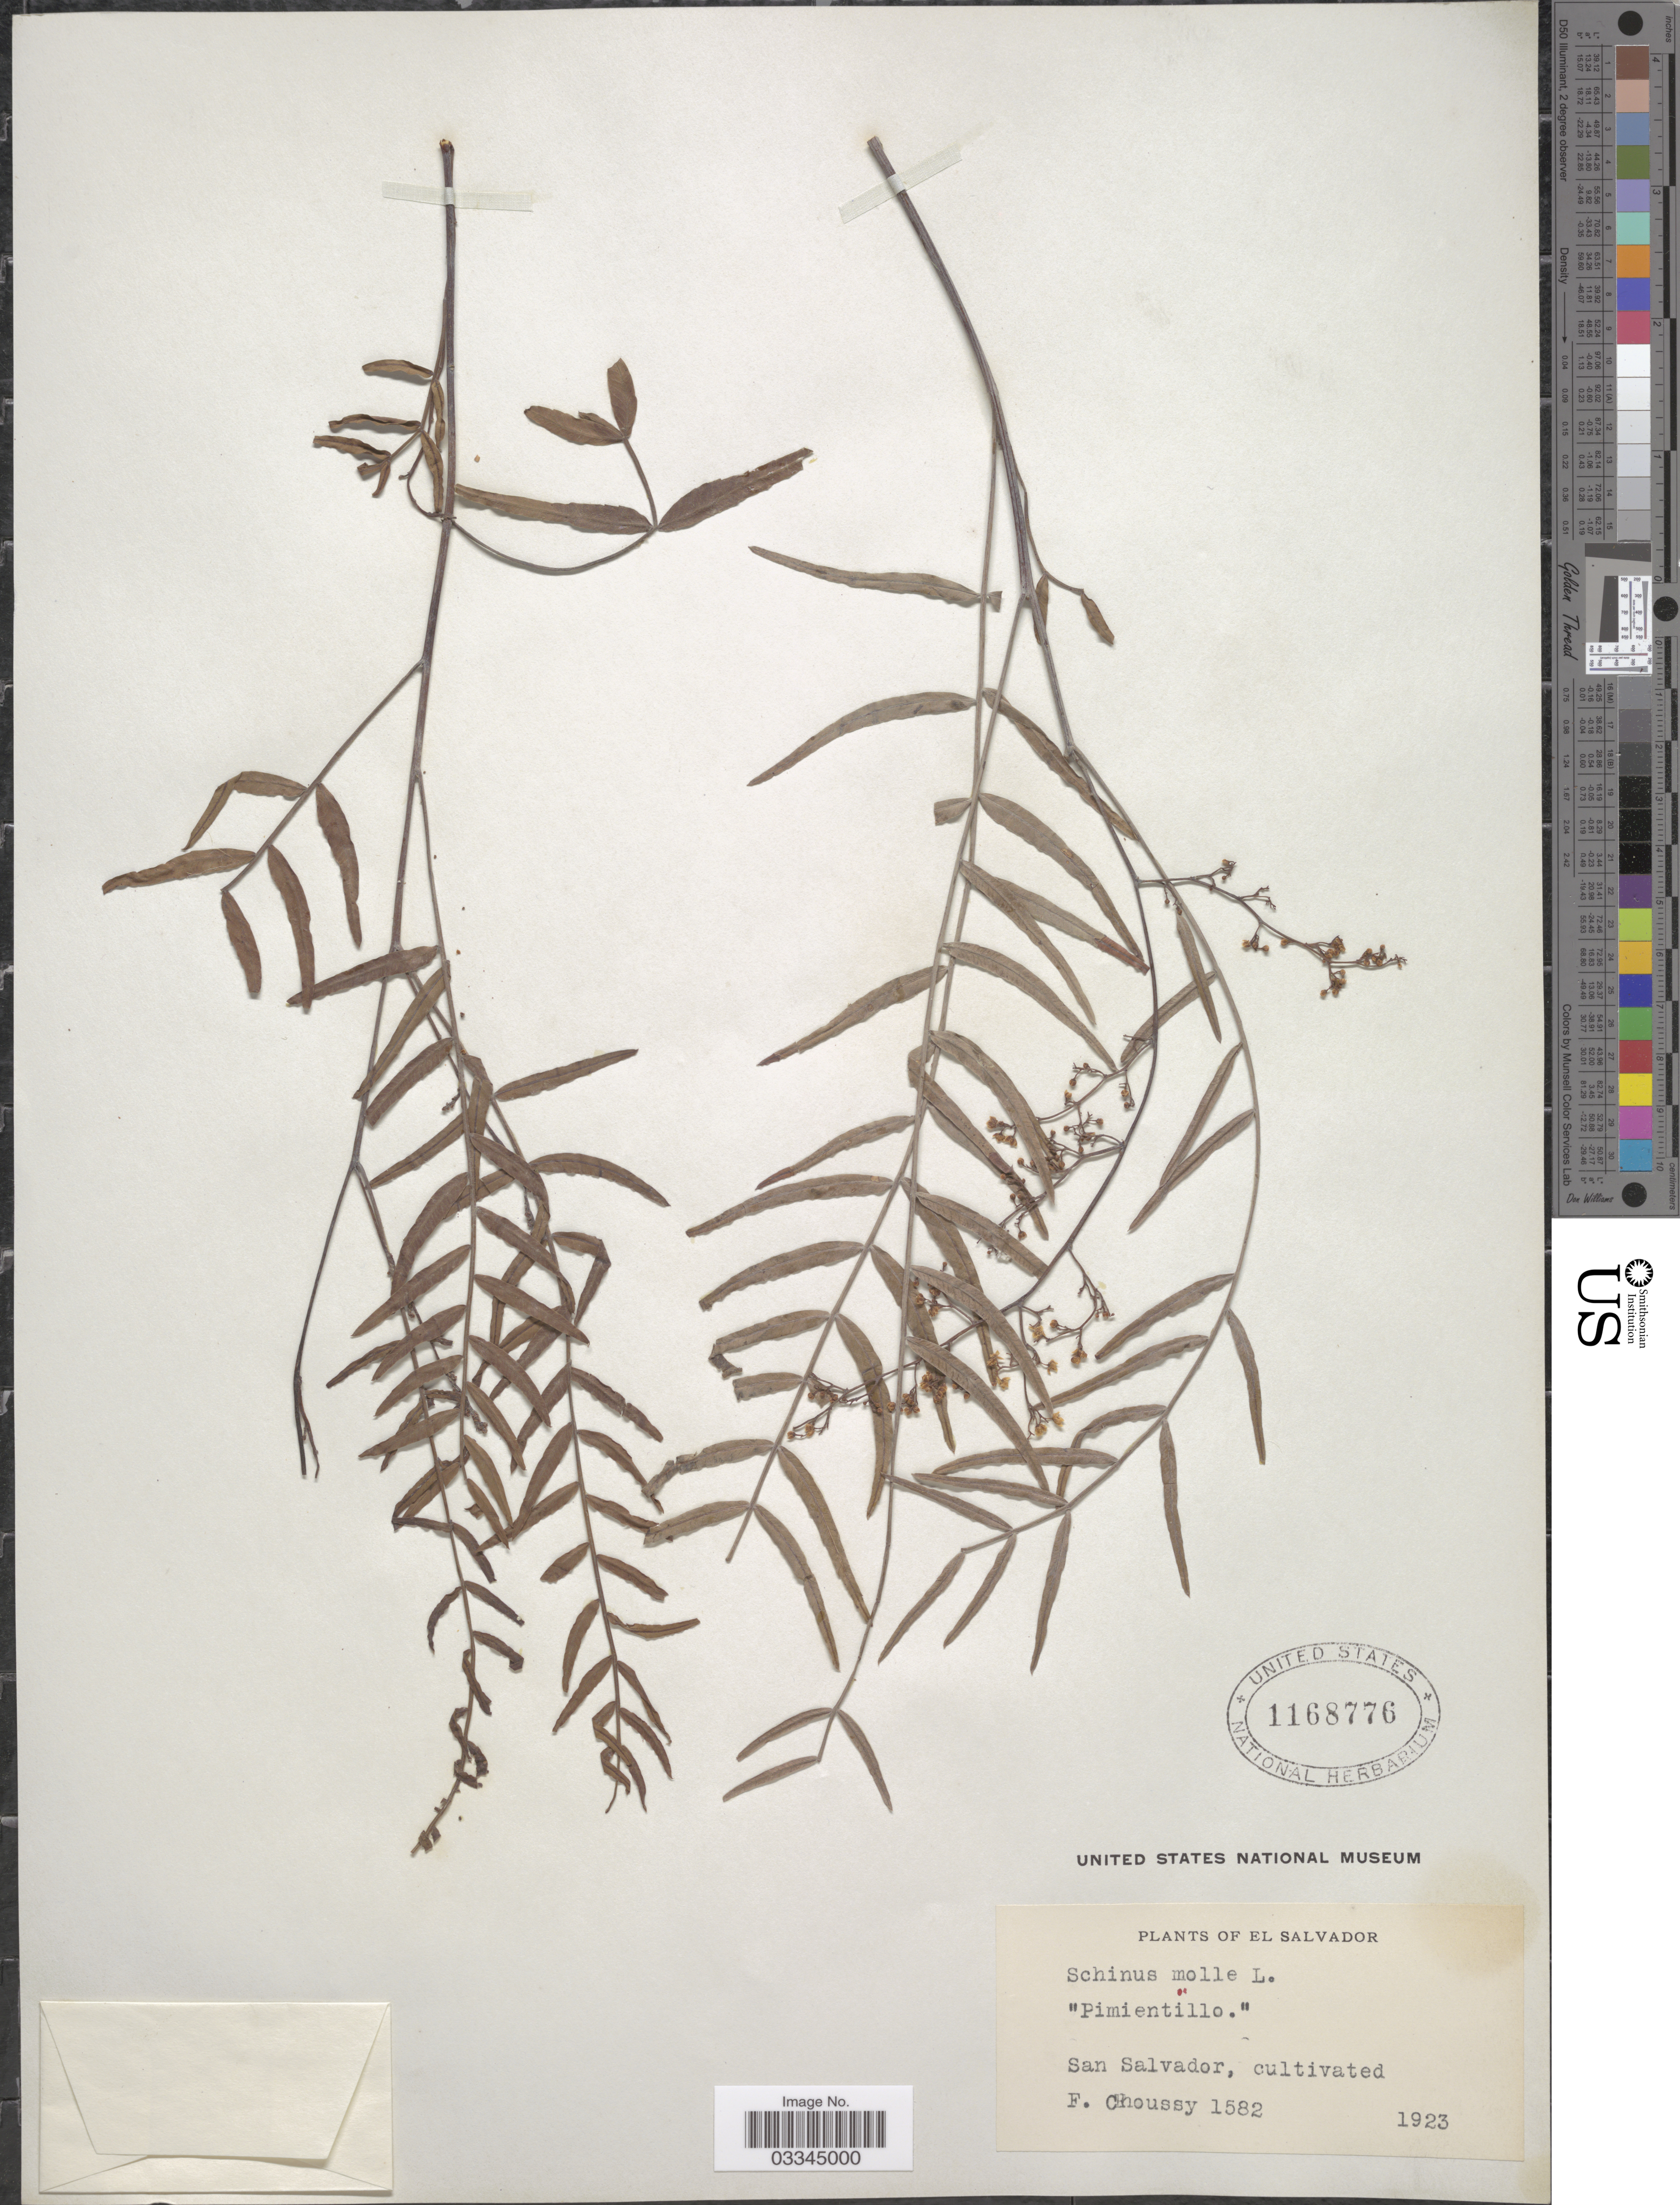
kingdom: Plantae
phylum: Tracheophyta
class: Magnoliopsida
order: Sapindales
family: Anacardiaceae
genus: Schinus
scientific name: Schinus areira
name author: L.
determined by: Mitchell, John D.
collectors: F. Choussy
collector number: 1582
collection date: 1923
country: El Salvador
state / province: San Salvador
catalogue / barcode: US 1168776